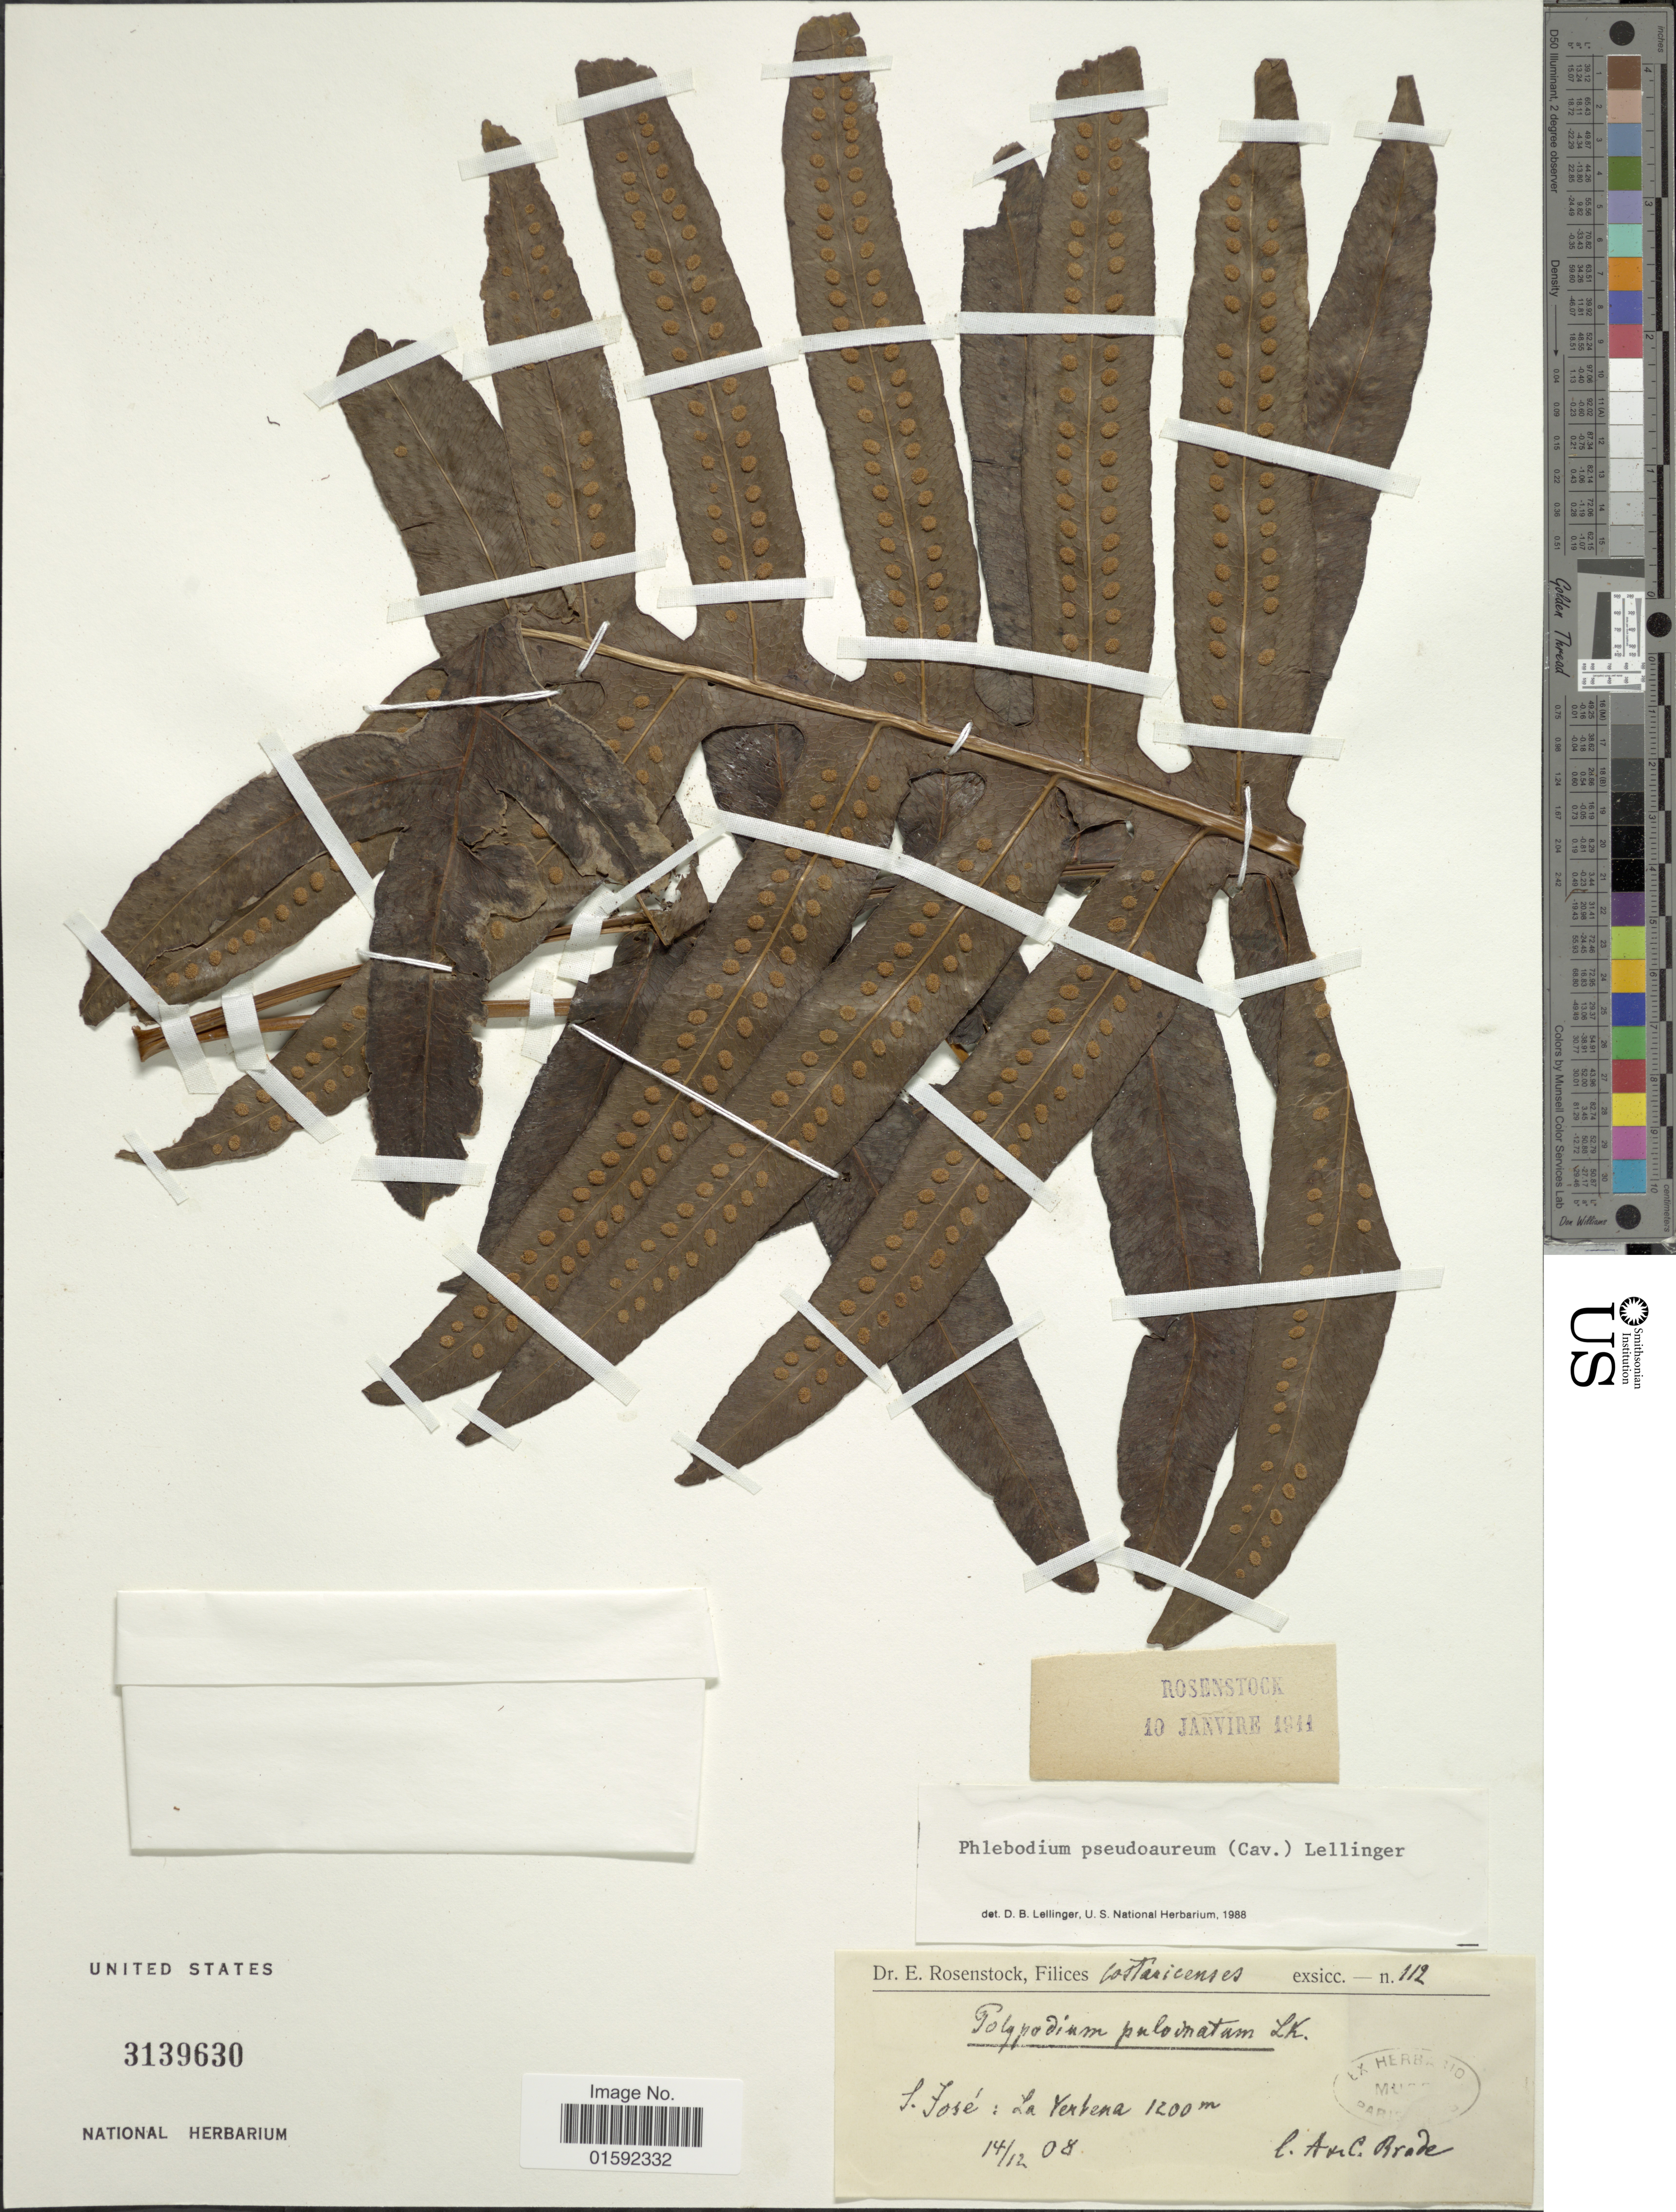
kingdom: Plantae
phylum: Tracheophyta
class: Polypodiopsida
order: Polypodiales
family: Polypodiaceae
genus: Phlebodium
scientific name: Phlebodium pseudoaureum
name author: (Cav.) Lellinger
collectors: A. Brade & C. Brade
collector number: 112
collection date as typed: Transcribed d/m/y: 14/12/8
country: Costa Rica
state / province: San José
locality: Costaricenses, S. José: La verbena.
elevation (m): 1200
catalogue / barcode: US 3139630